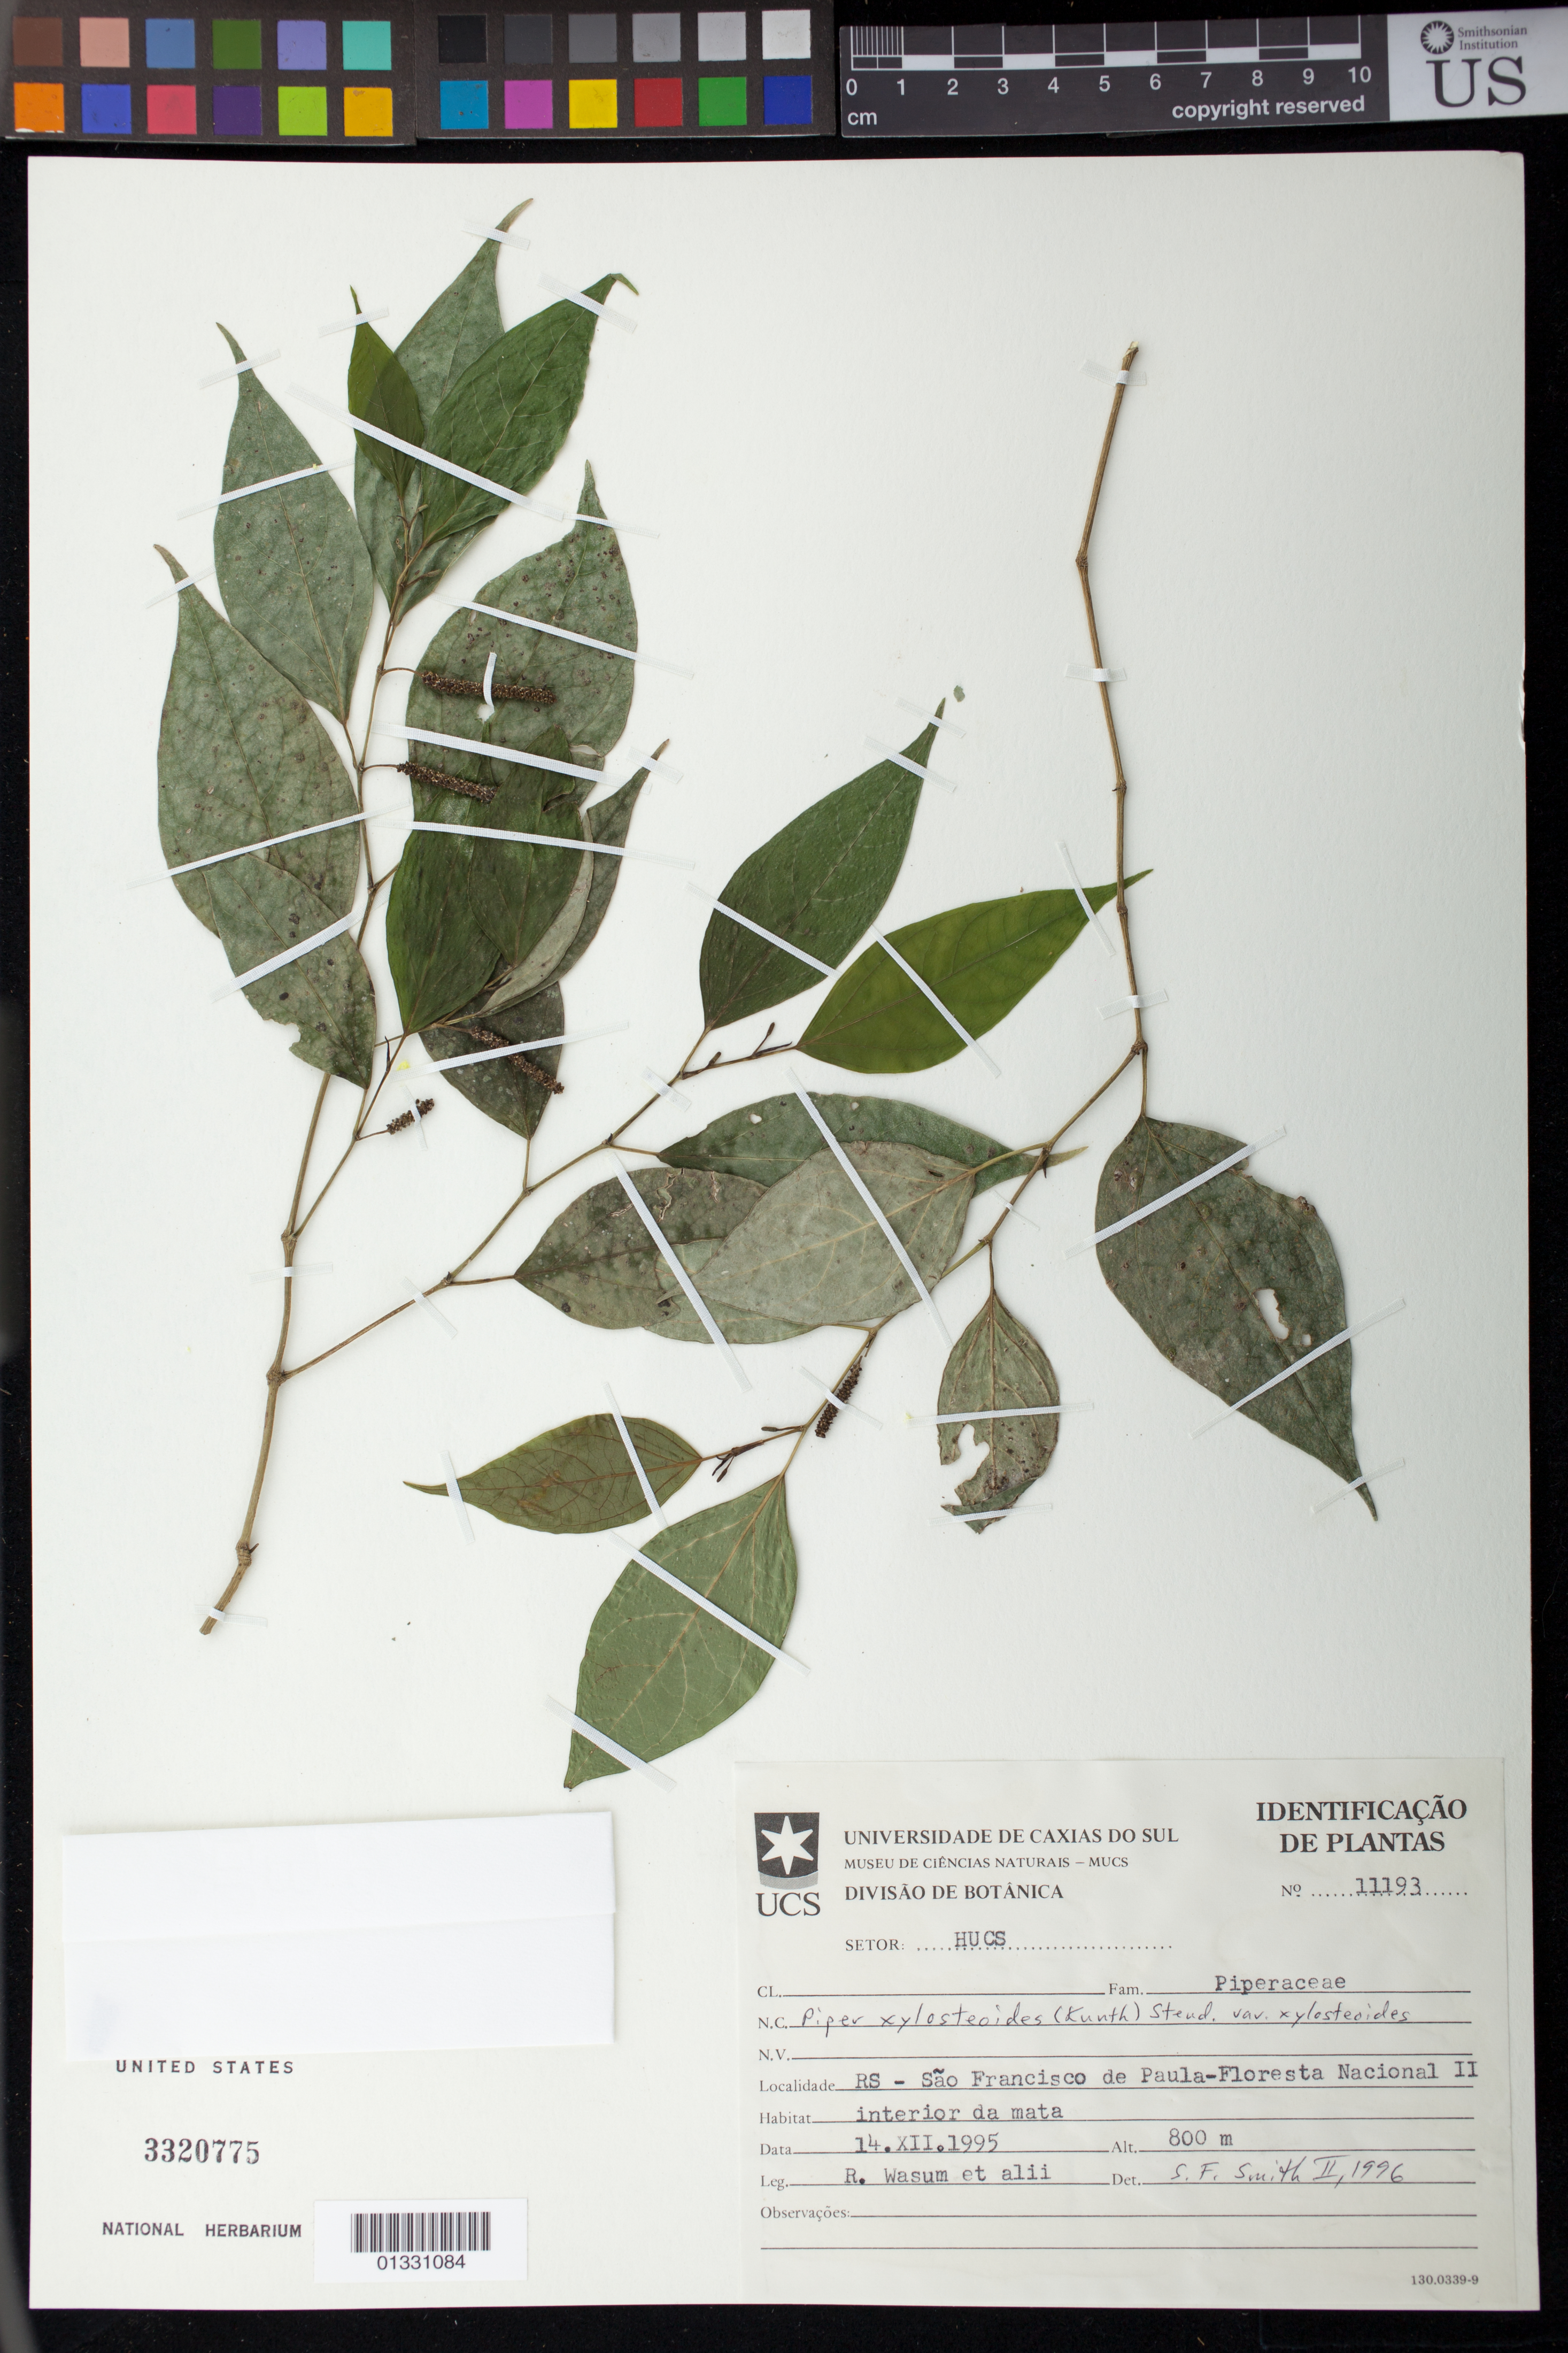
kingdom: Plantae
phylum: Tracheophyta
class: Magnoliopsida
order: Piperales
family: Piperaceae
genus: Piper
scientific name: Piper xylosteoides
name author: (Kunth) Steud.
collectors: R. Wasum et al.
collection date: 1995-11-14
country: Brazil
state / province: Rio Grande do Sul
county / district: São Francisco de Paula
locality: Floresta Nacional II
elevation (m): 800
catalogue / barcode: US 3320775